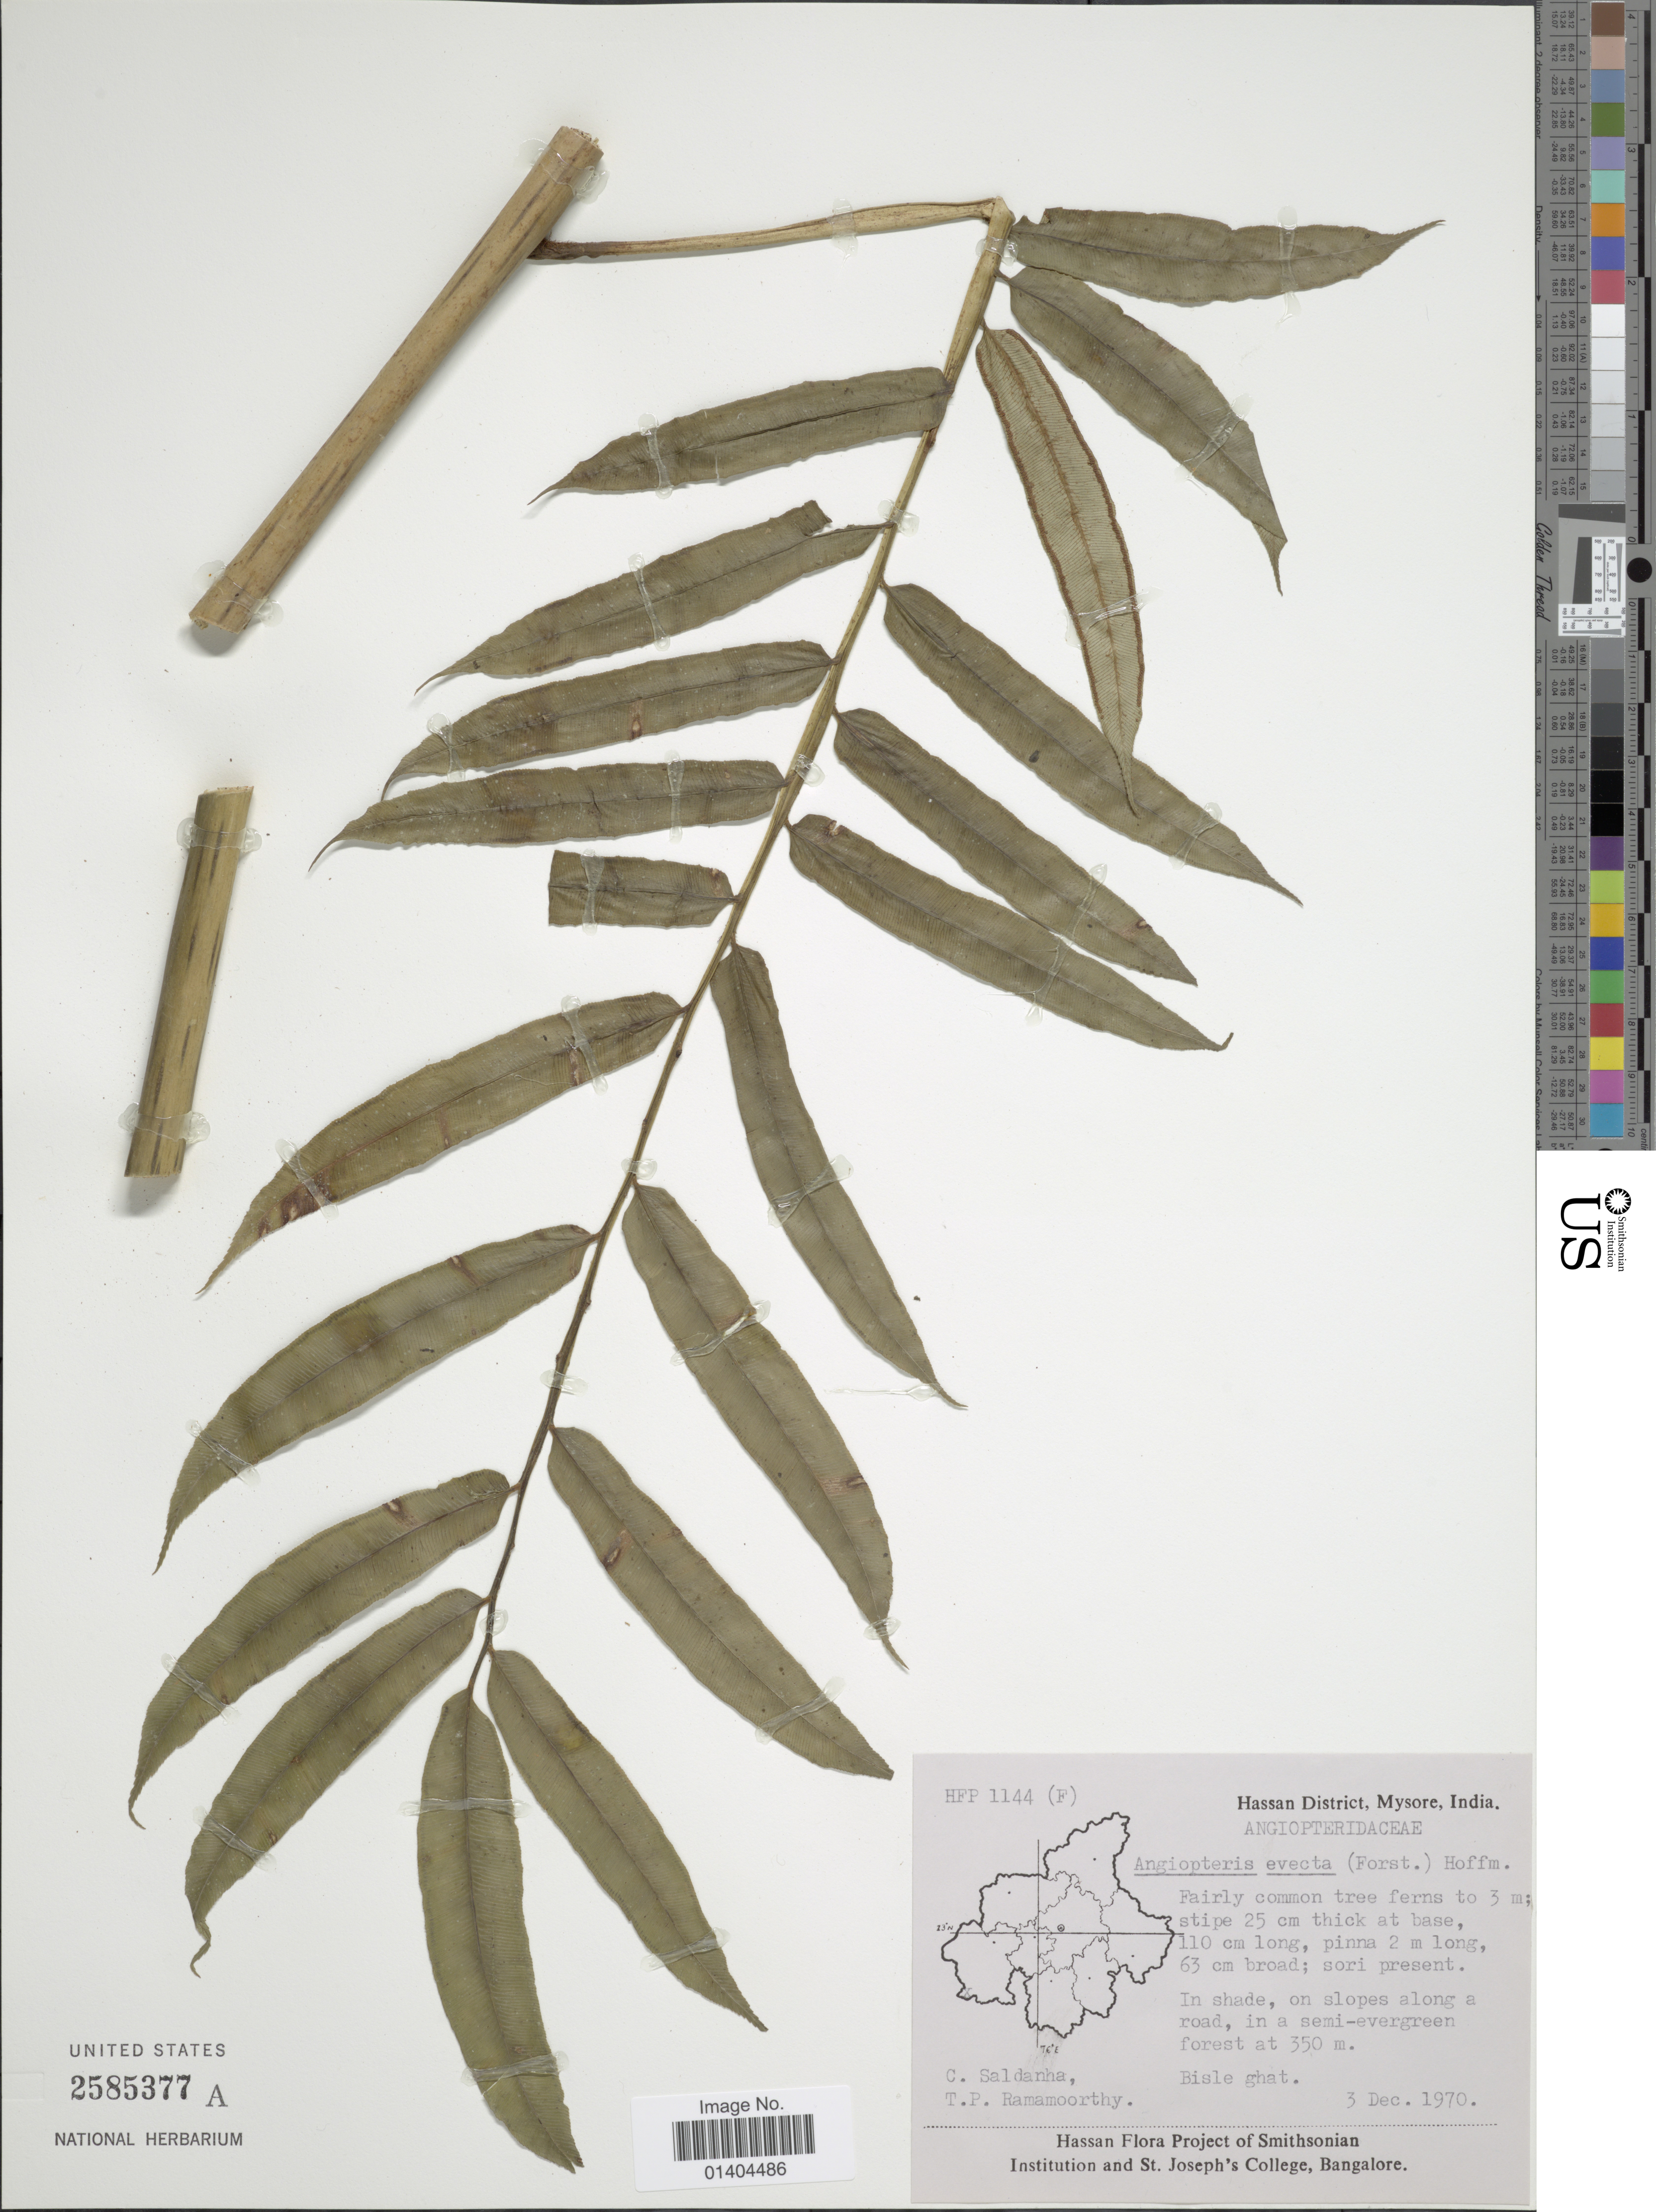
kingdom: Plantae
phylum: Tracheophyta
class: Polypodiopsida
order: Marattiales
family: Marattiaceae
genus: Angiopteris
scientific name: Angiopteris evecta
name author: (G. Forst.) Hoffm.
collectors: C. Saldanha & T. P. Ramamoorthy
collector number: HFP1144(F)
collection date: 1970-12-03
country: India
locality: Hassan District, Mysore.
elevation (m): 350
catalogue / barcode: US 2585377A